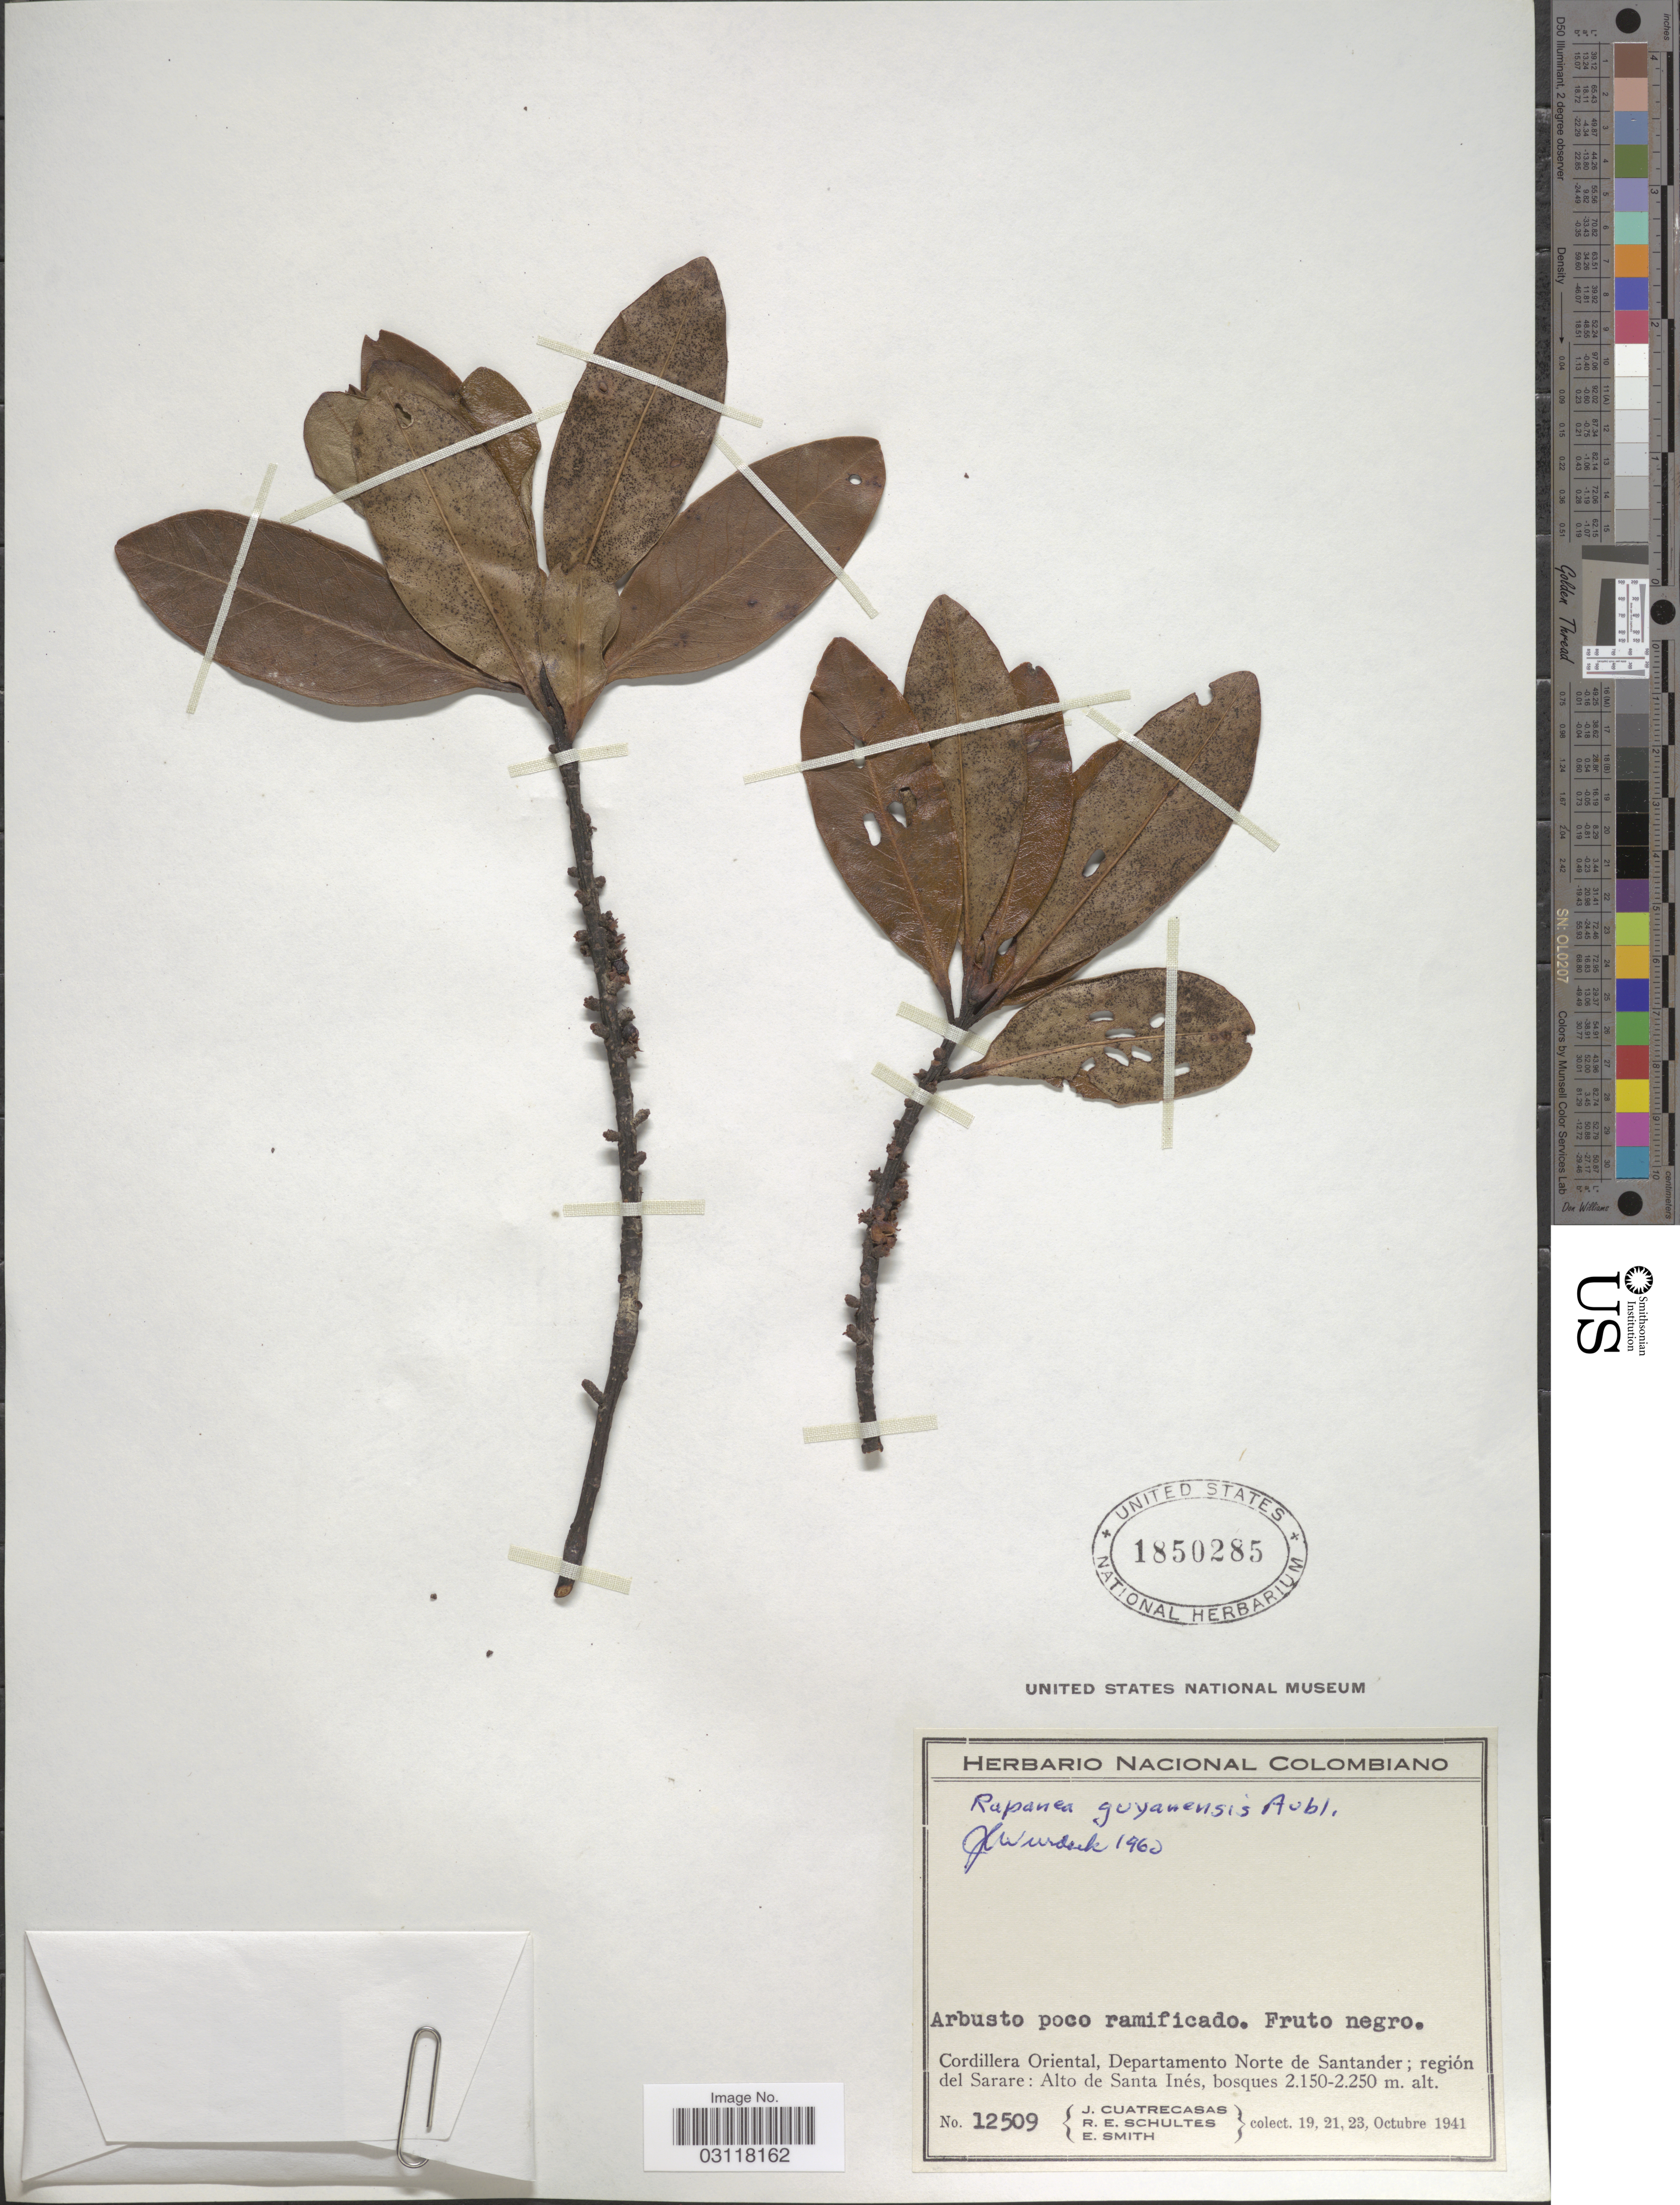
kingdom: Plantae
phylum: Tracheophyta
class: Magnoliopsida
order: Ericales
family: Primulaceae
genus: Rapanea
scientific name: Rapanea guianensis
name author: Aubl.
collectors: J. Cuatrecasas, R. E. Schultes & E. Smith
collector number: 12509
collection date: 1941-10-19/1941-10-23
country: Colombia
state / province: Norte de Santander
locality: Cordillera Oriental, Departamento Norte de Santander; región del Sarare: Alto de Santa Inés.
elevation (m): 2150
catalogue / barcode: US 1850285